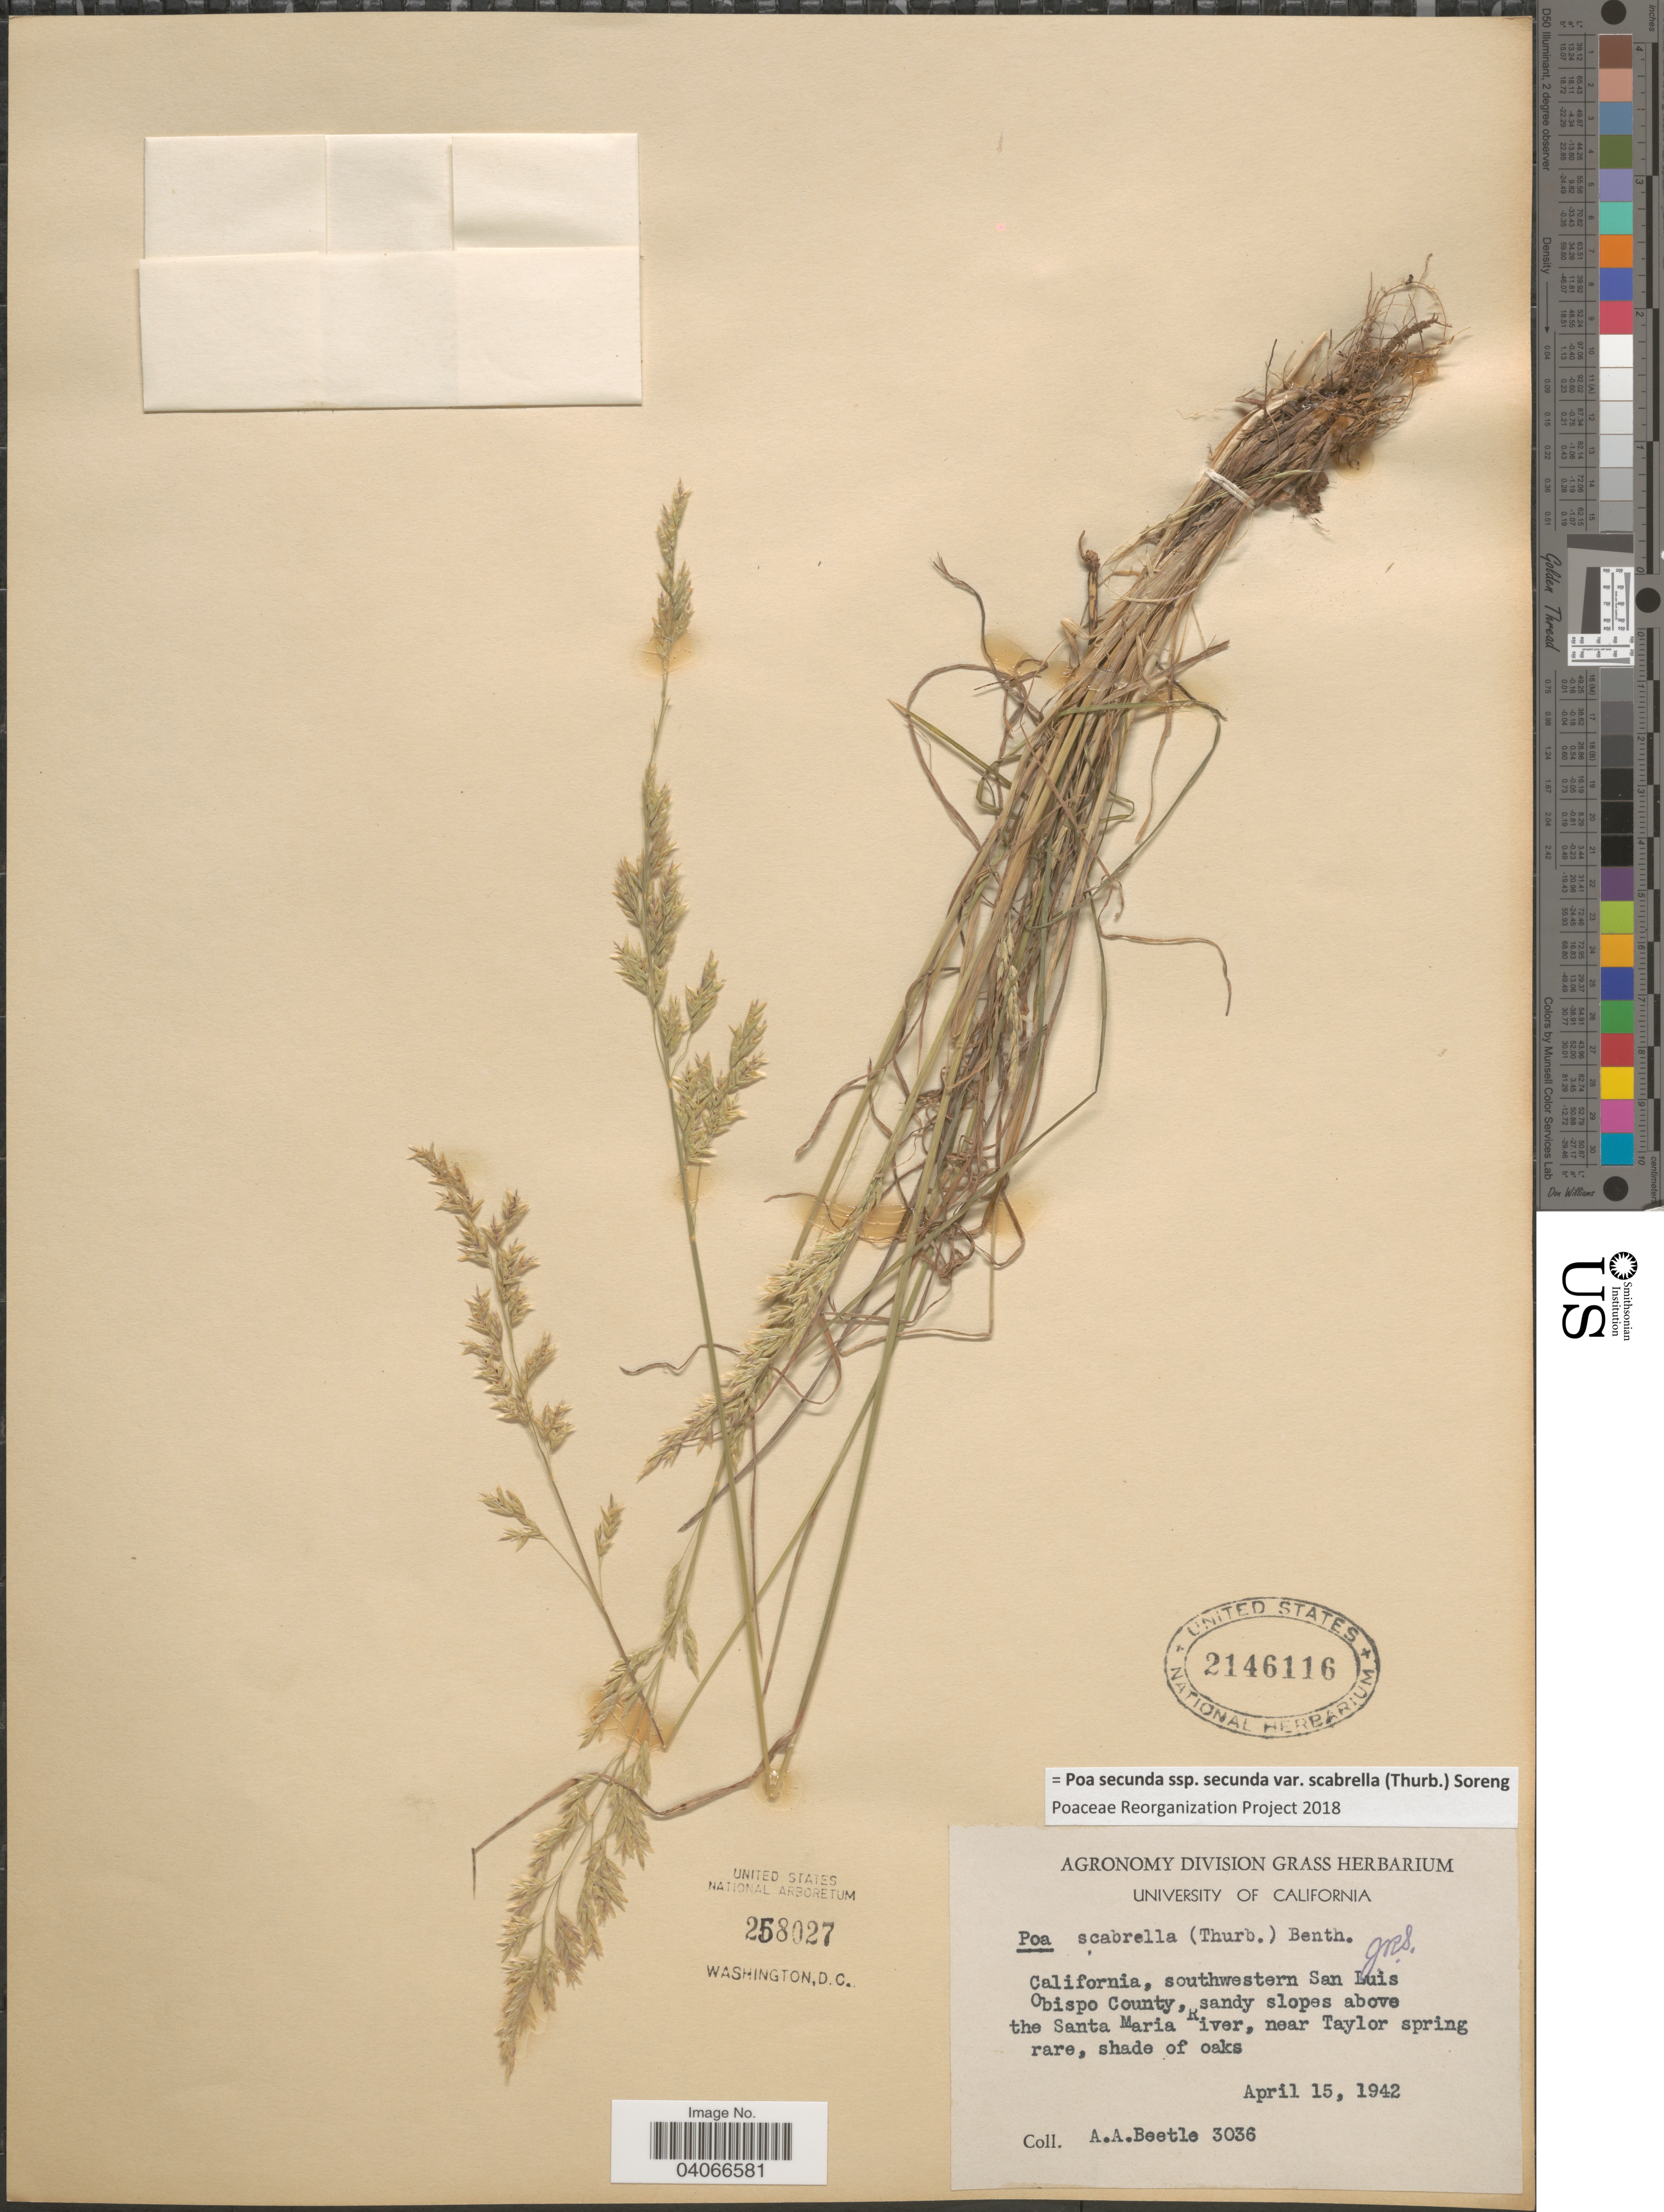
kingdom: Plantae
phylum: Tracheophyta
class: Liliopsida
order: Poales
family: Poaceae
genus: Poa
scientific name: Poa secunda subsp. secunda var. scabrella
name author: (Thurb.) Soreng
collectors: A. A. Beetle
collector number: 3036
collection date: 1942-04-15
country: United States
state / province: California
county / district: San Luis Obispo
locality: Southwestern San Luis Obispo County, sandy slopes above the Santa Maria River, near Taylor spring.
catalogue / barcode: US 2146116